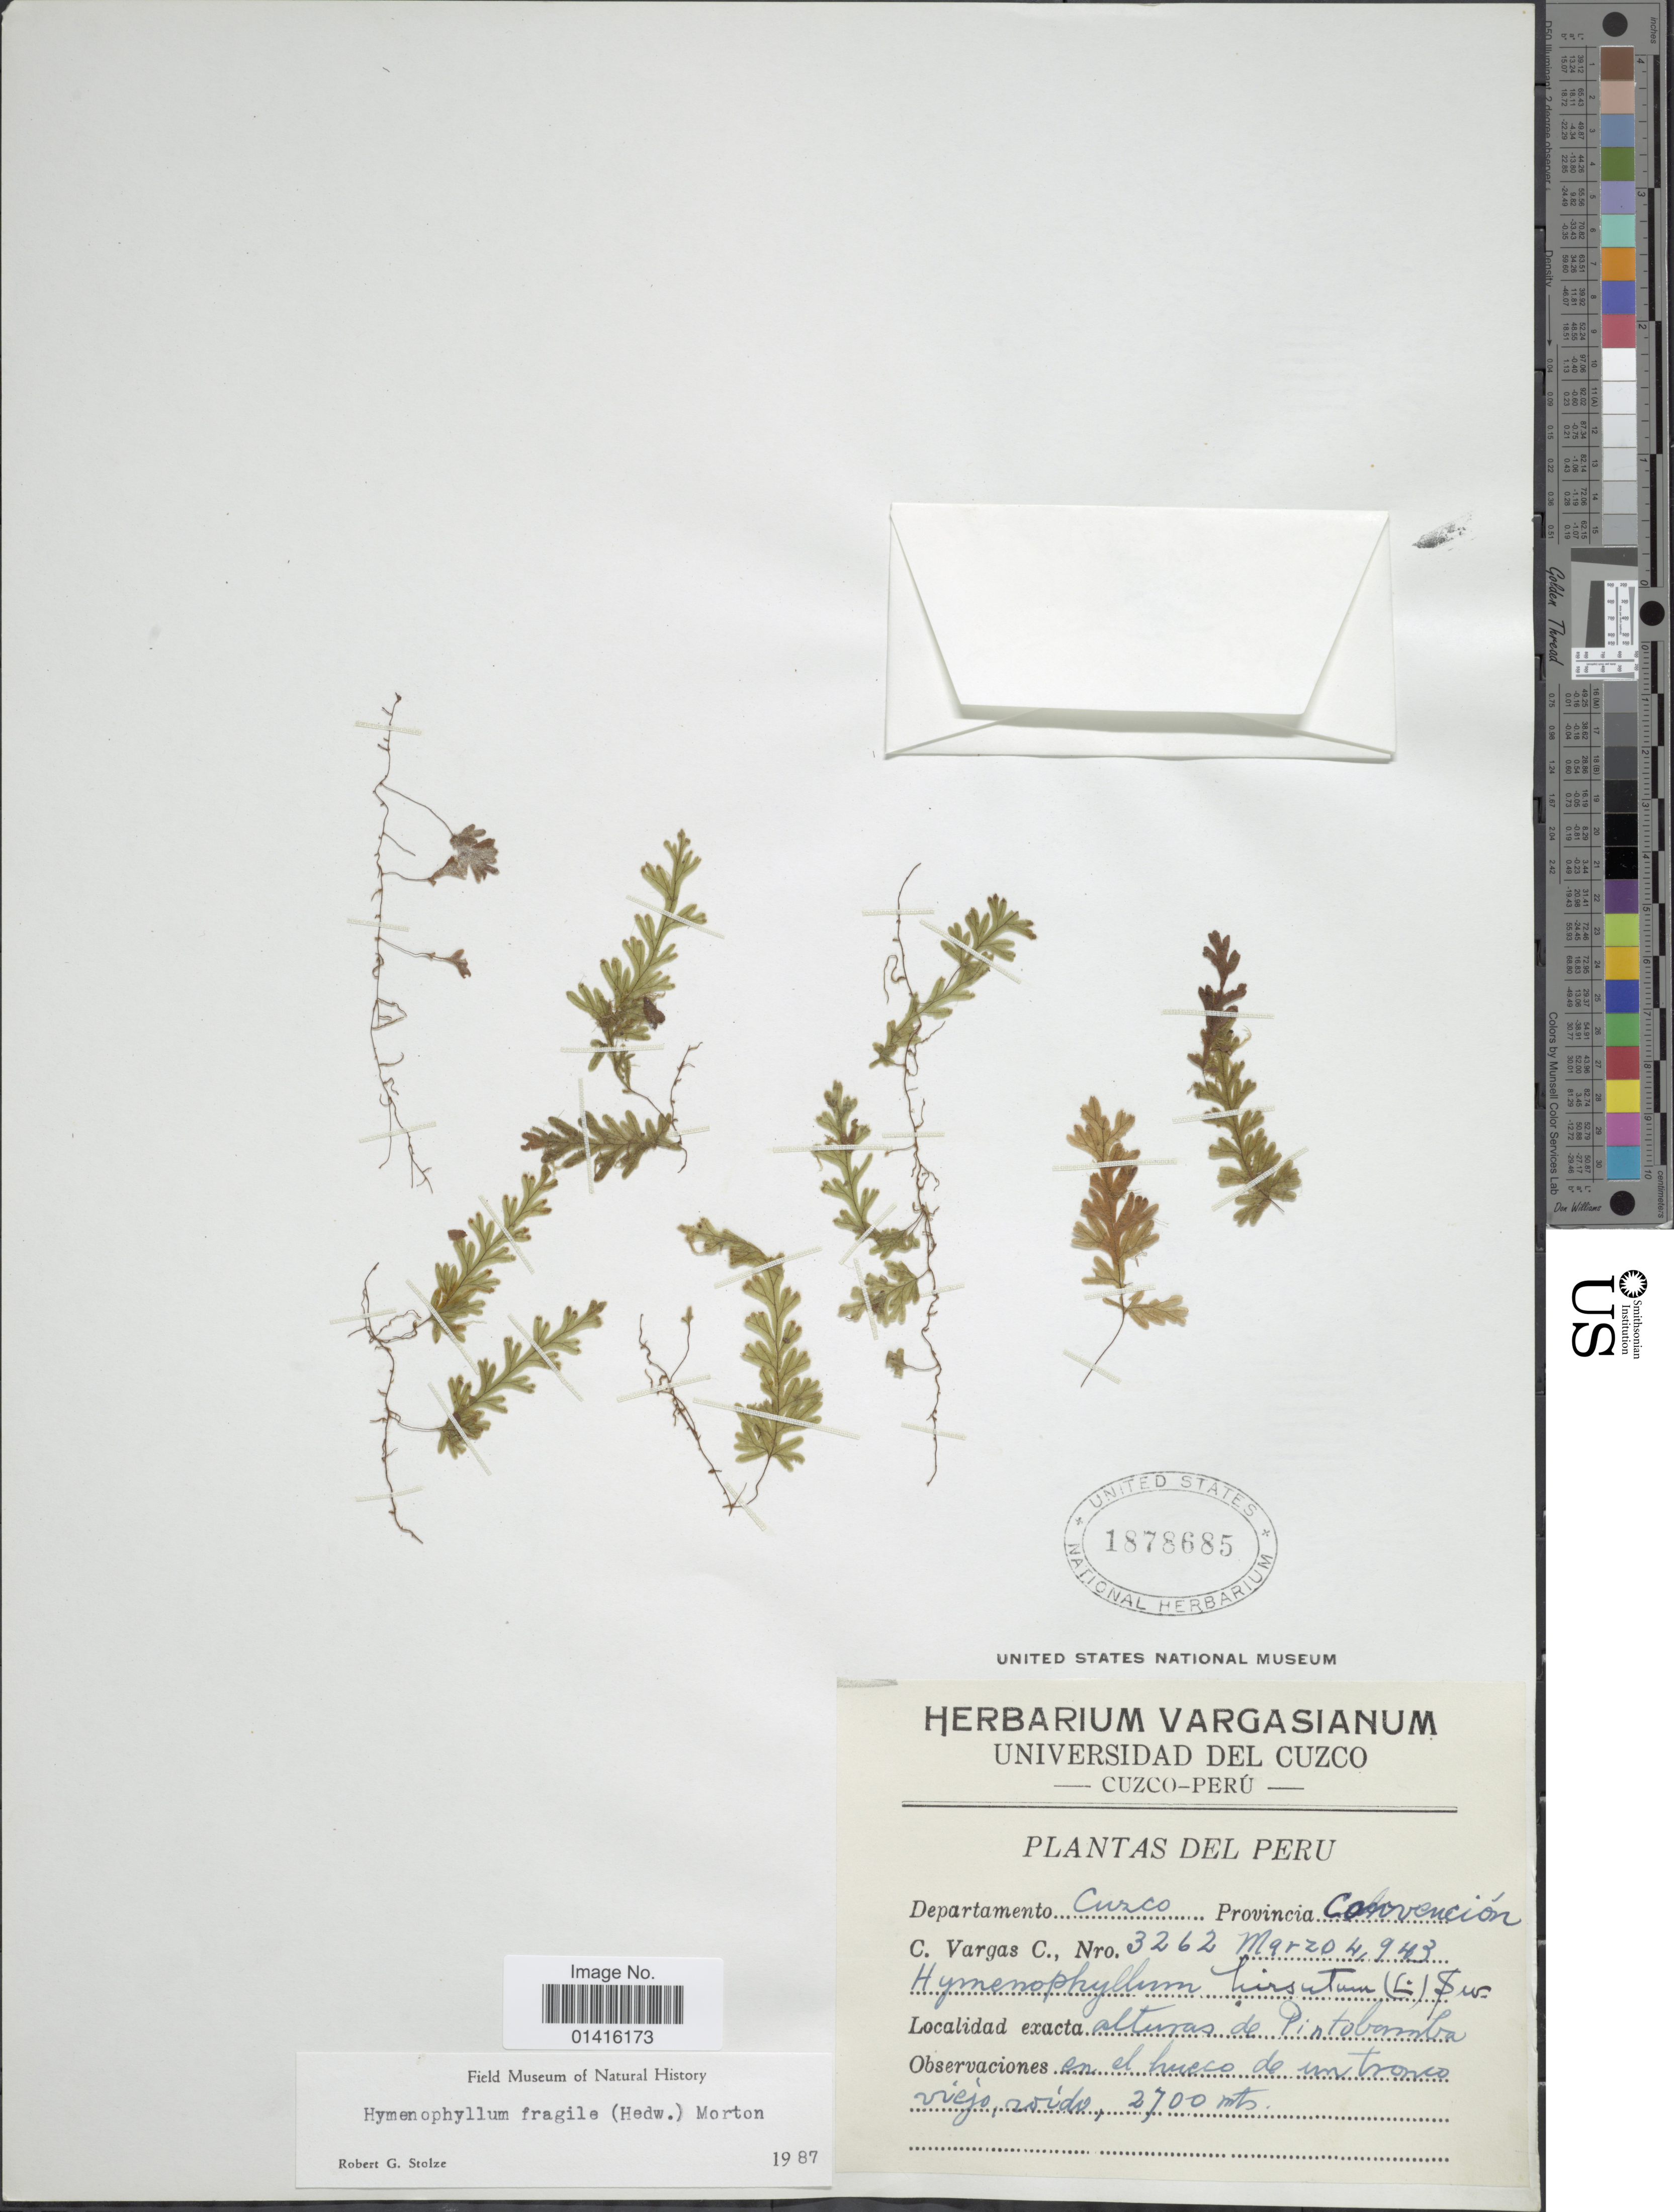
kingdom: Plantae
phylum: Tracheophyta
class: Polypodiopsida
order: Hymenophyllales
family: Hymenophyllaceae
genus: Hymenophyllum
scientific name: Hymenophyllum fragile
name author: (Hedw.) C.V. Morton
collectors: C. Vargas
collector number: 3262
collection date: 1943-03-04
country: Peru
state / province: Cusco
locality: Alturas de Pintobamba, Provincia Convención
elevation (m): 2700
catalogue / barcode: US 1878685